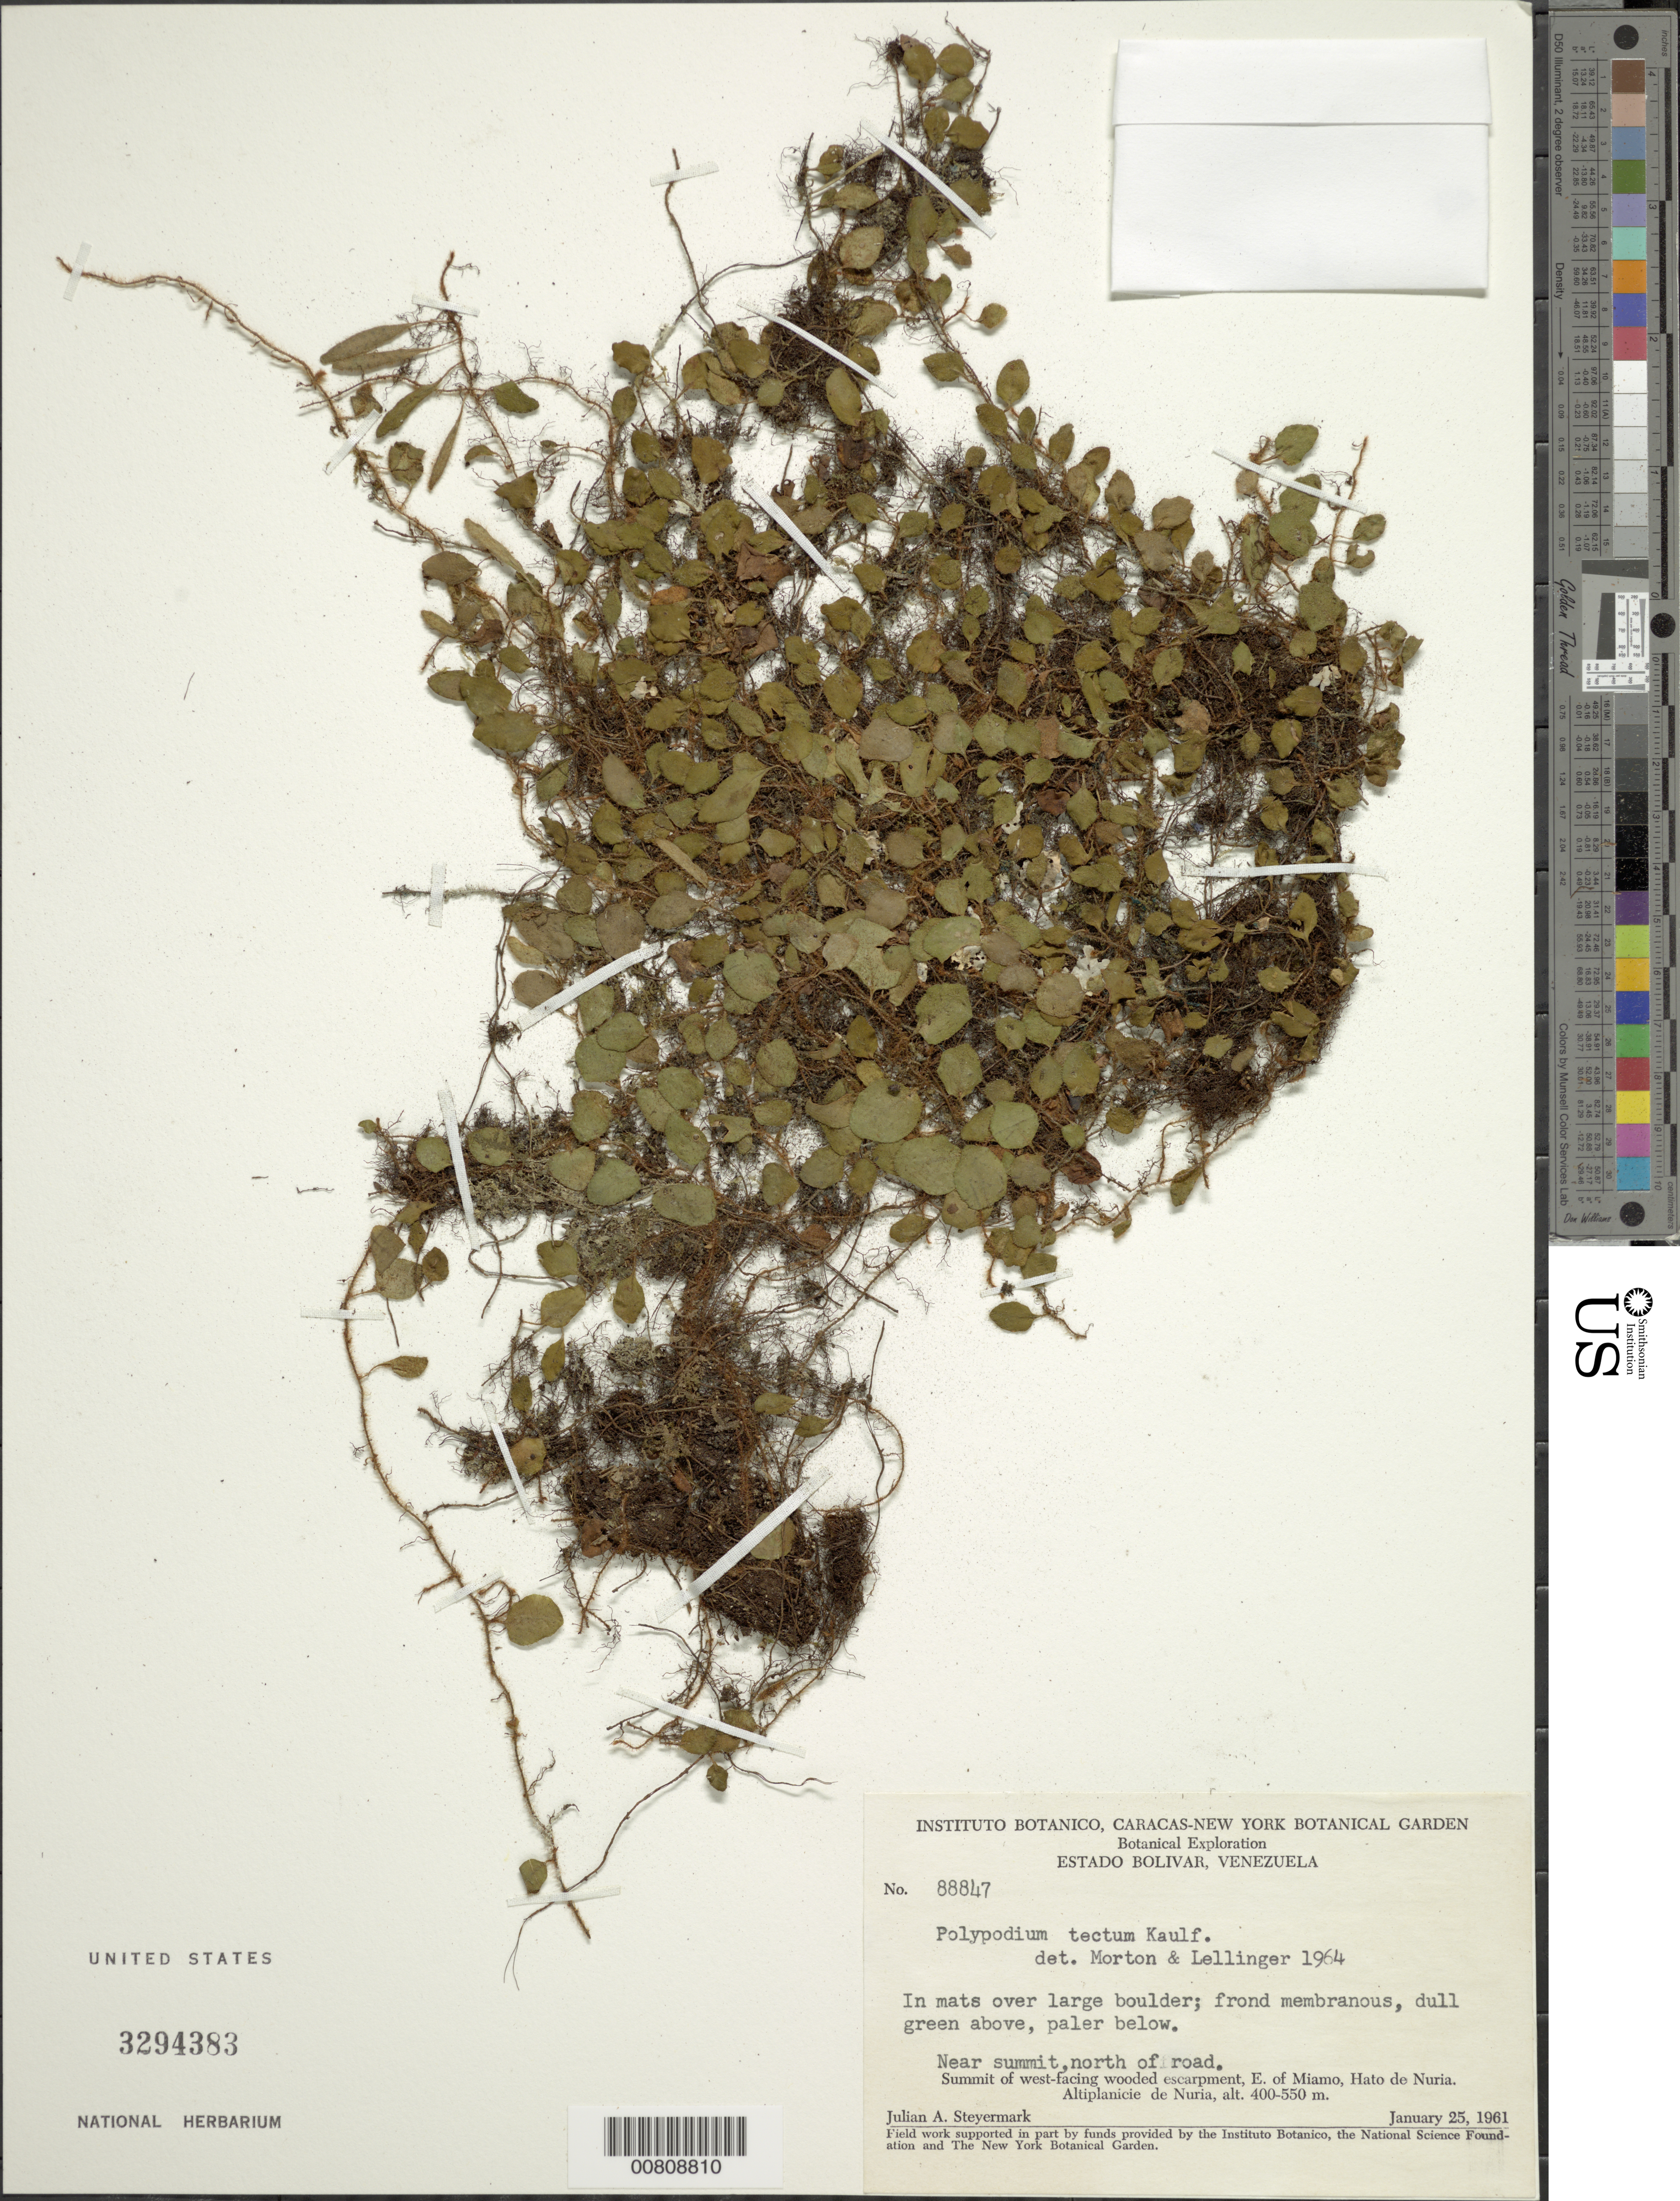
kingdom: Plantae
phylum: Tracheophyta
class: Polypodiopsida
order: Polypodiales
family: Polypodiaceae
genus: Microgramma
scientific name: Microgramma tecta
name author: (Kaulf.) Alston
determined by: Morton, C. V.; Lellinger, D. B.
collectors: J. Steyermark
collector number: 88847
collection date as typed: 25-Jan-61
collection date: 1961-01-25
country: Venezuela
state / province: Bolívar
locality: Altiplanicie de Nuria; Hato de Nuria; E of Miamo, north of road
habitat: In mats over large boulder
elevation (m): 400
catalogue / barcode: US 3294383